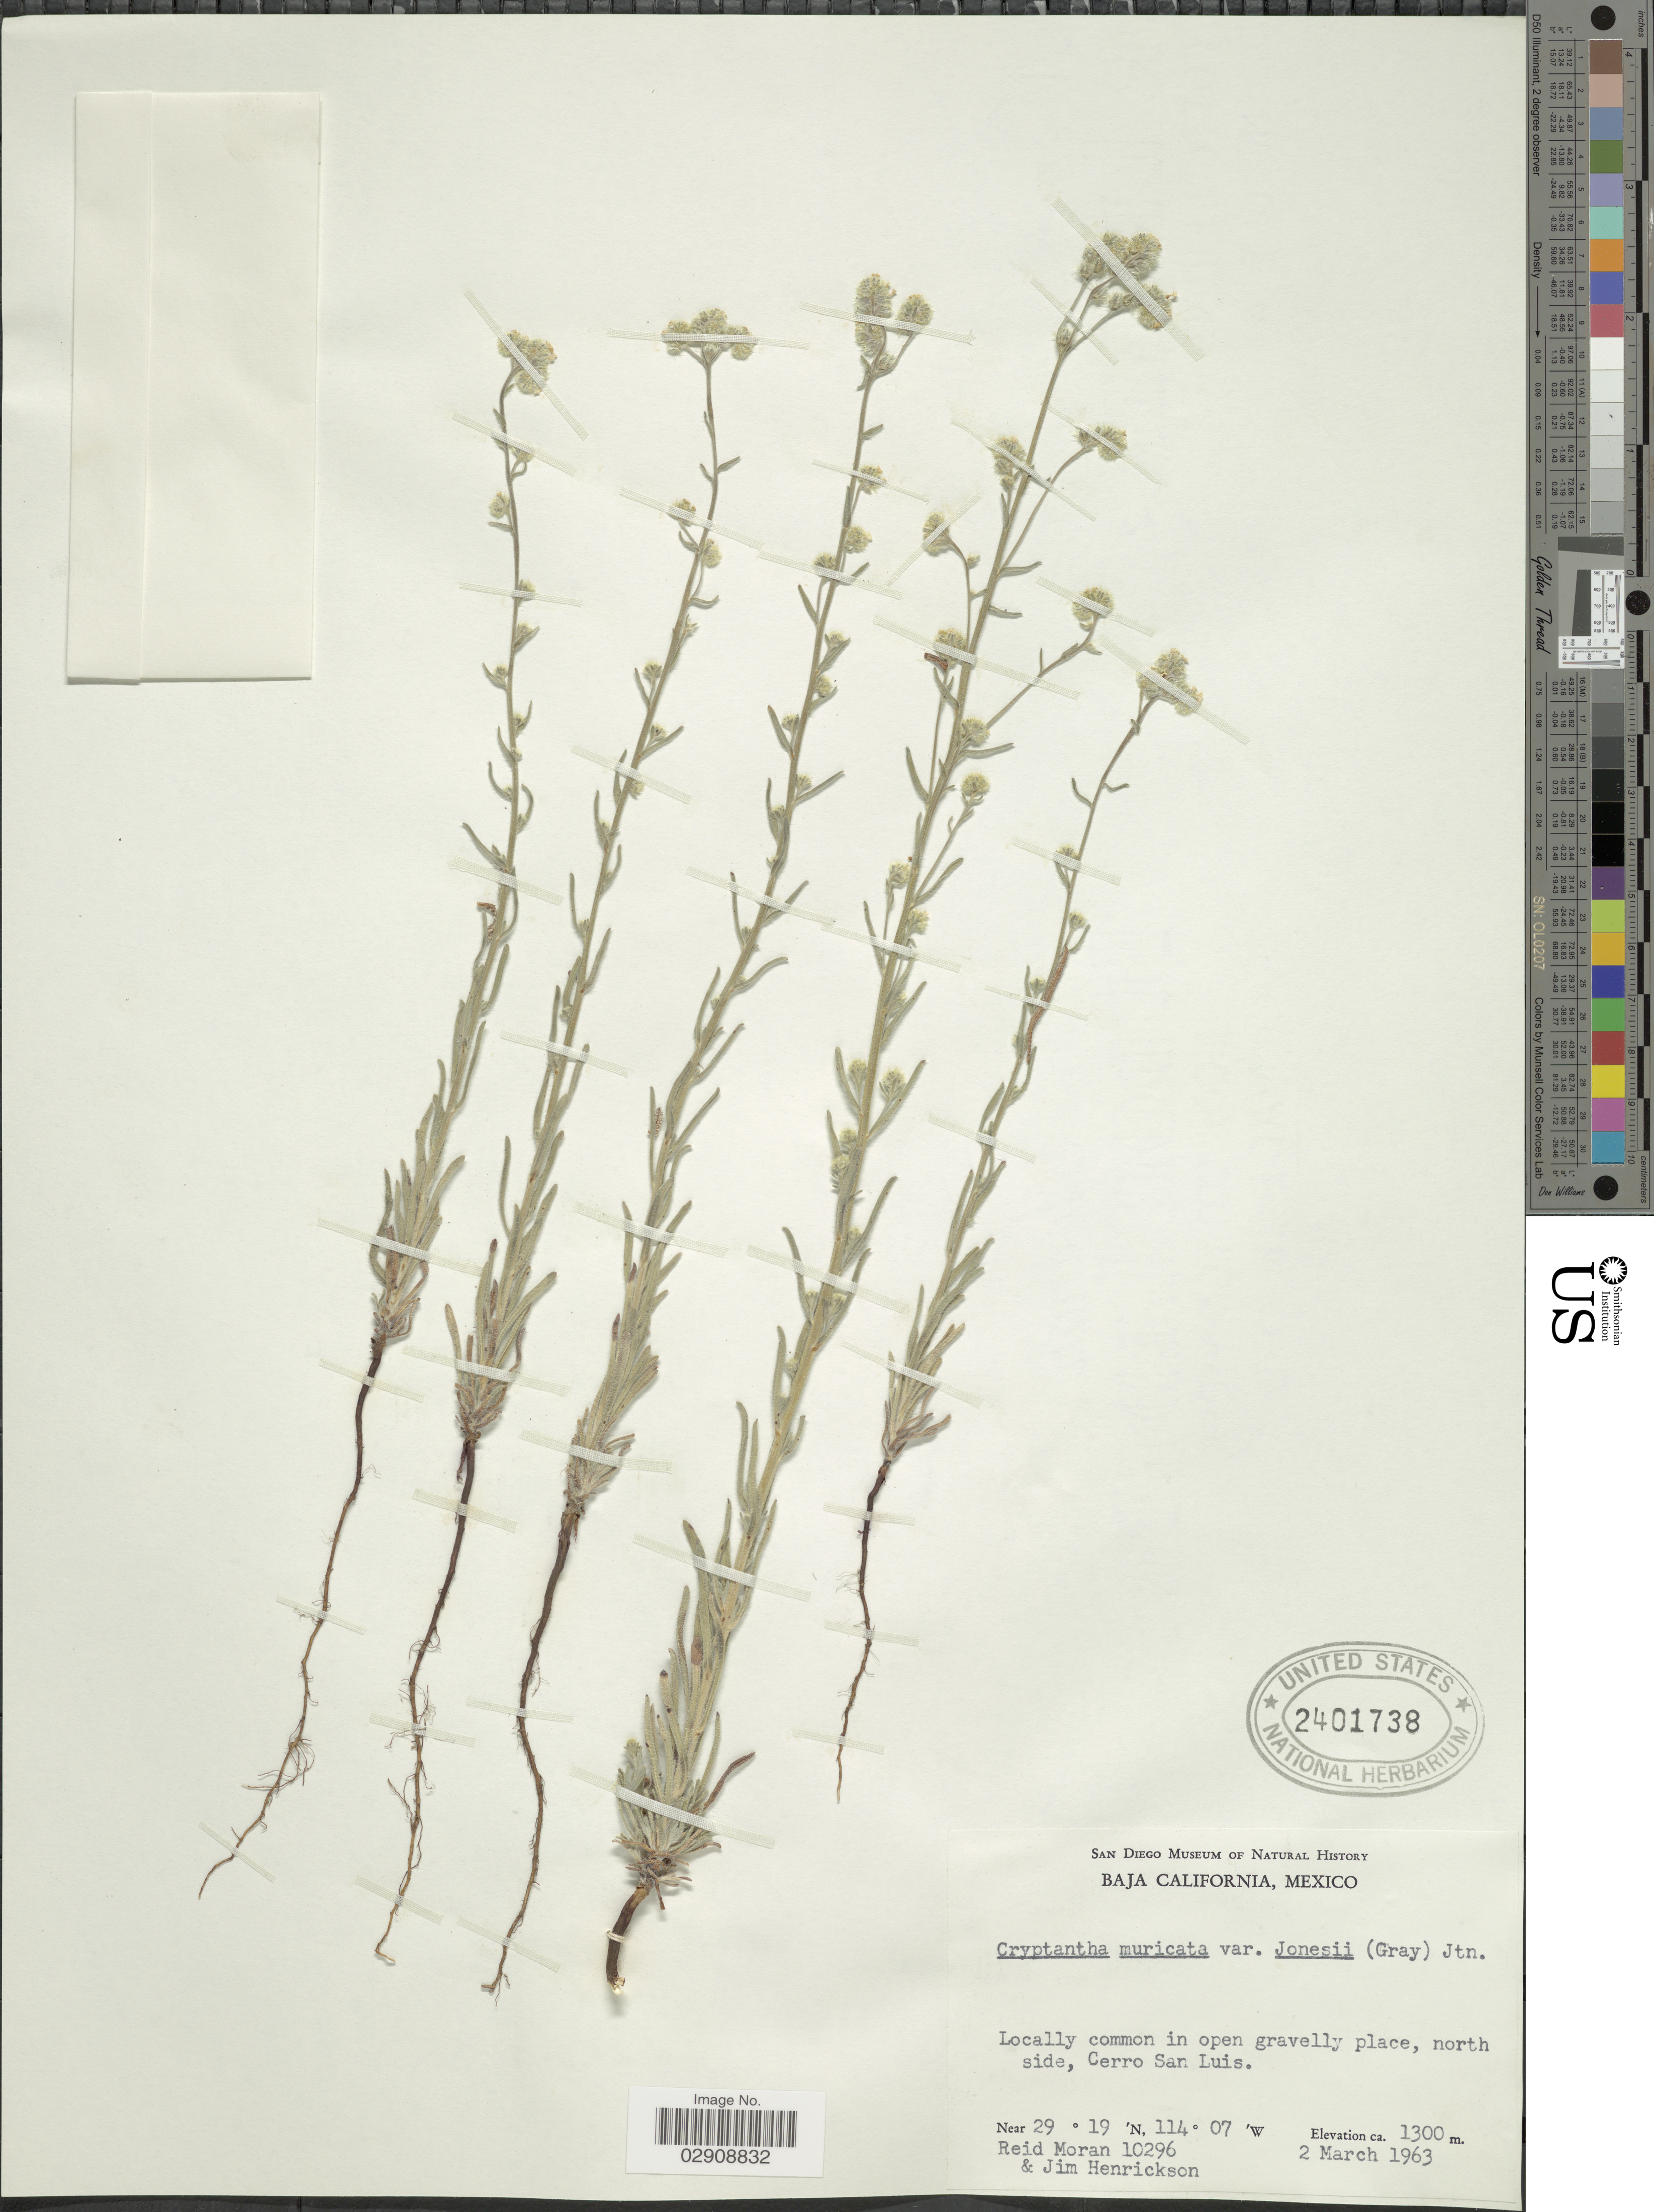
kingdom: Plantae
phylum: Tracheophyta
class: Magnoliopsida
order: Boraginales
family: Boraginaceae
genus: Cryptantha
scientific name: Cryptantha muricata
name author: (Hook. & Arn.) A. Nelson & J.F. Macbr.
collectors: R. V. Moran & J. Henrickson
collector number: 10296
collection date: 1963-03-02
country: Mexico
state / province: Baja California Norte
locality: Locally common in open gravelly place, north side, Cerro San Luis.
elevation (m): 1300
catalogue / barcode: US 2401738